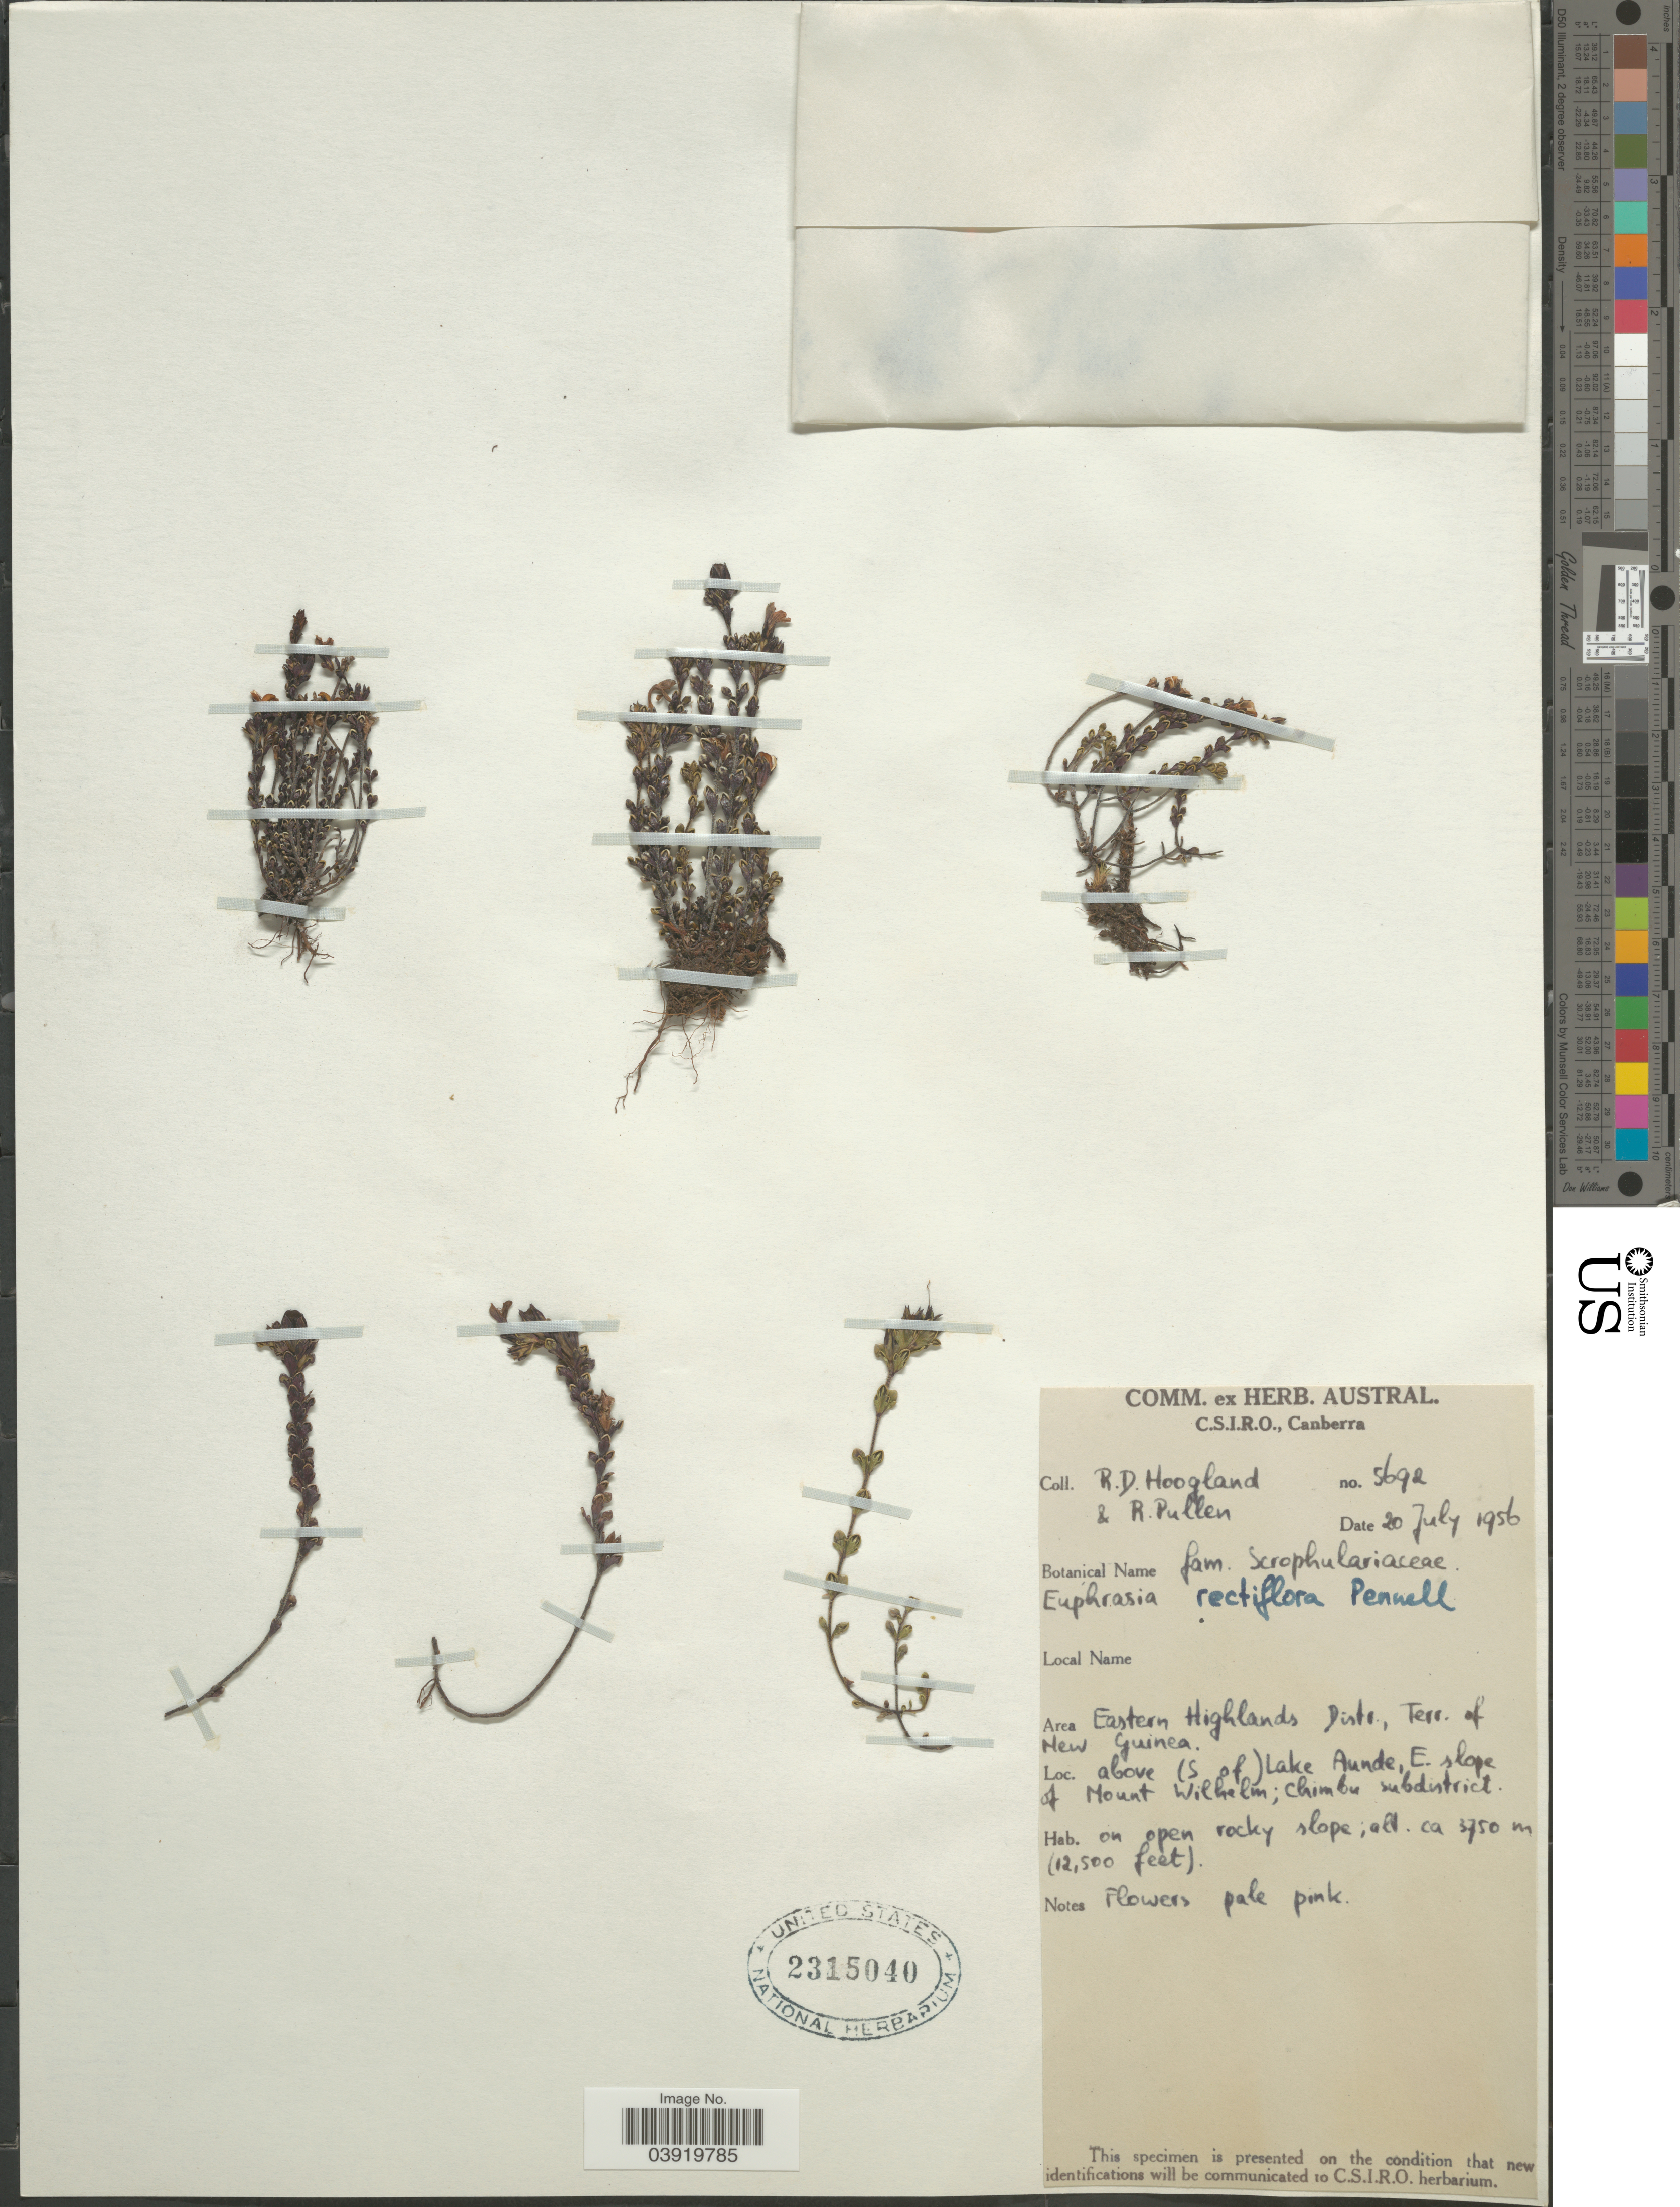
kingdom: Plantae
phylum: Tracheophyta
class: Magnoliopsida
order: Lamiales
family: Orobanchaceae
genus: Euphrasia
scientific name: Euphrasia rectiflora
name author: Pennell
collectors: R. D. Hoogland & R. Pullen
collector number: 5692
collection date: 1956-07-20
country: Papua New Guinea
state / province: Chimbu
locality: Area Eastern Highlands Distr., Terr. of New Guinea. Above (S. of) Lake Aunde, E. slope of Mount Wilhelm; Chimbu subdistrict.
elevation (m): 3810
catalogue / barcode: US 2315040